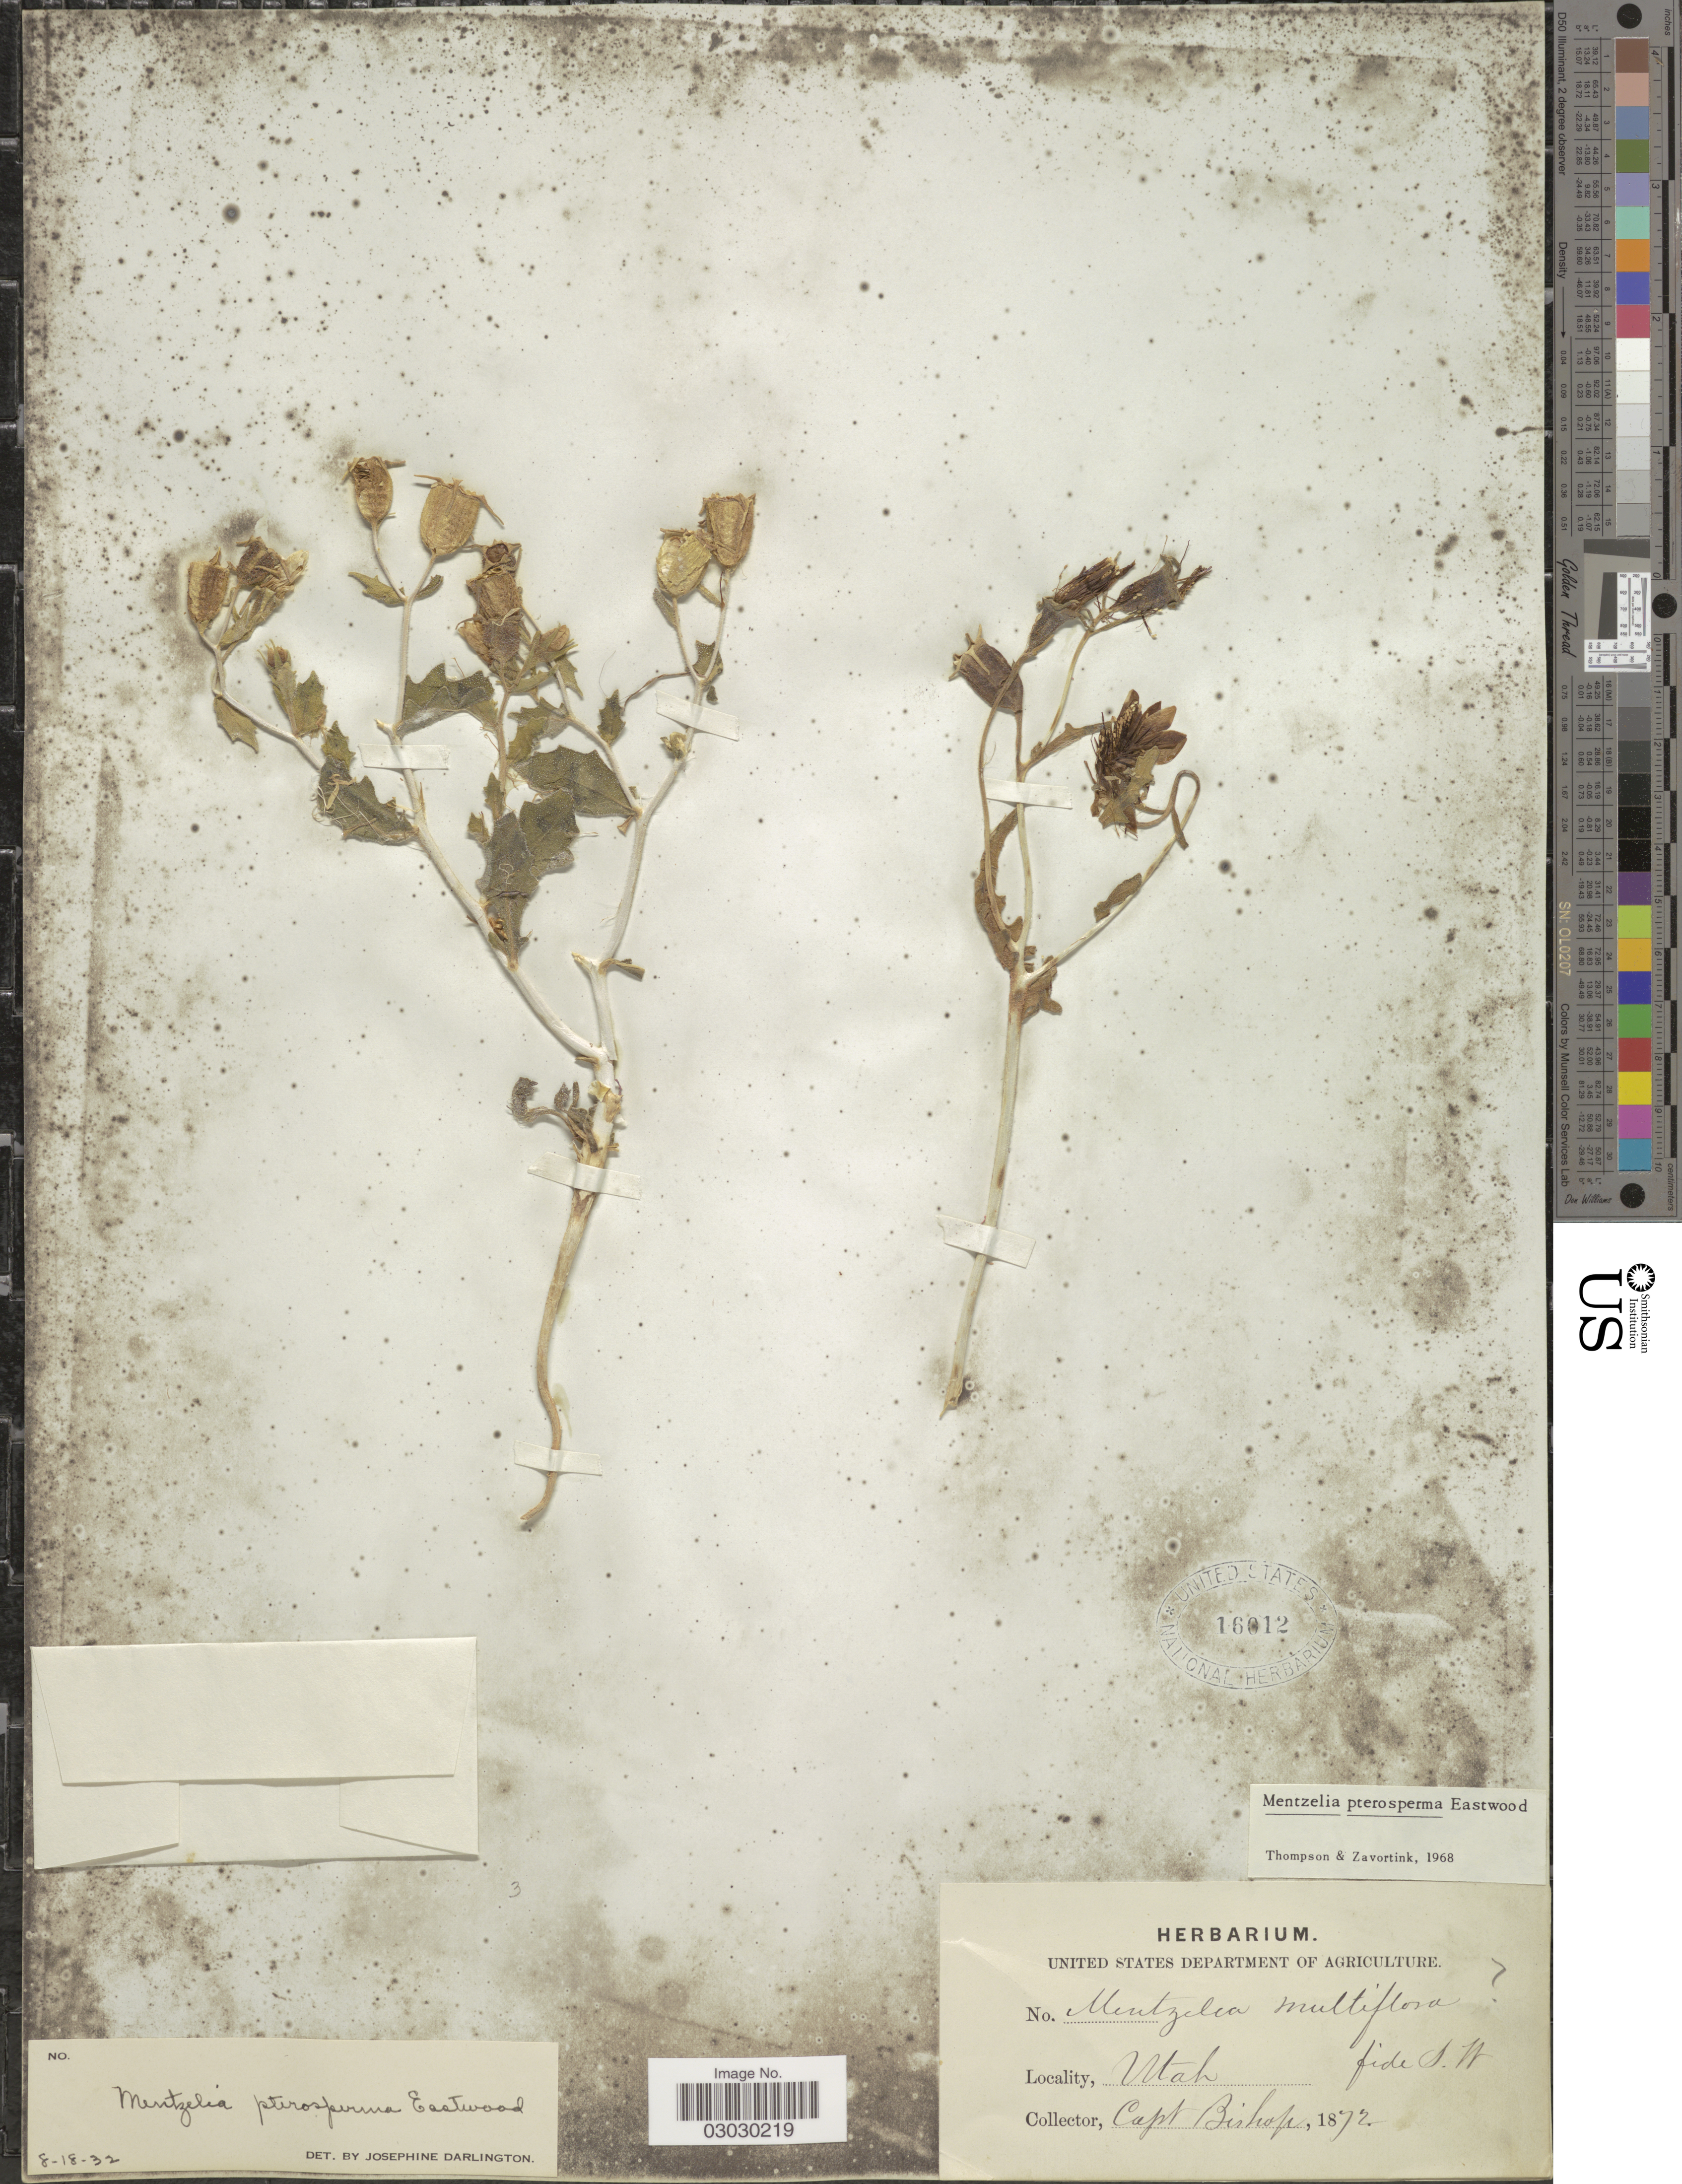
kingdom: Plantae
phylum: Tracheophyta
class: Magnoliopsida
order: Cornales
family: Loasaceae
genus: Mentzelia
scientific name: Mentzelia pterosperma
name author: Eastw.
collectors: F. M. Bishop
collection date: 1872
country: United States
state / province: Utah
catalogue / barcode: US 16012